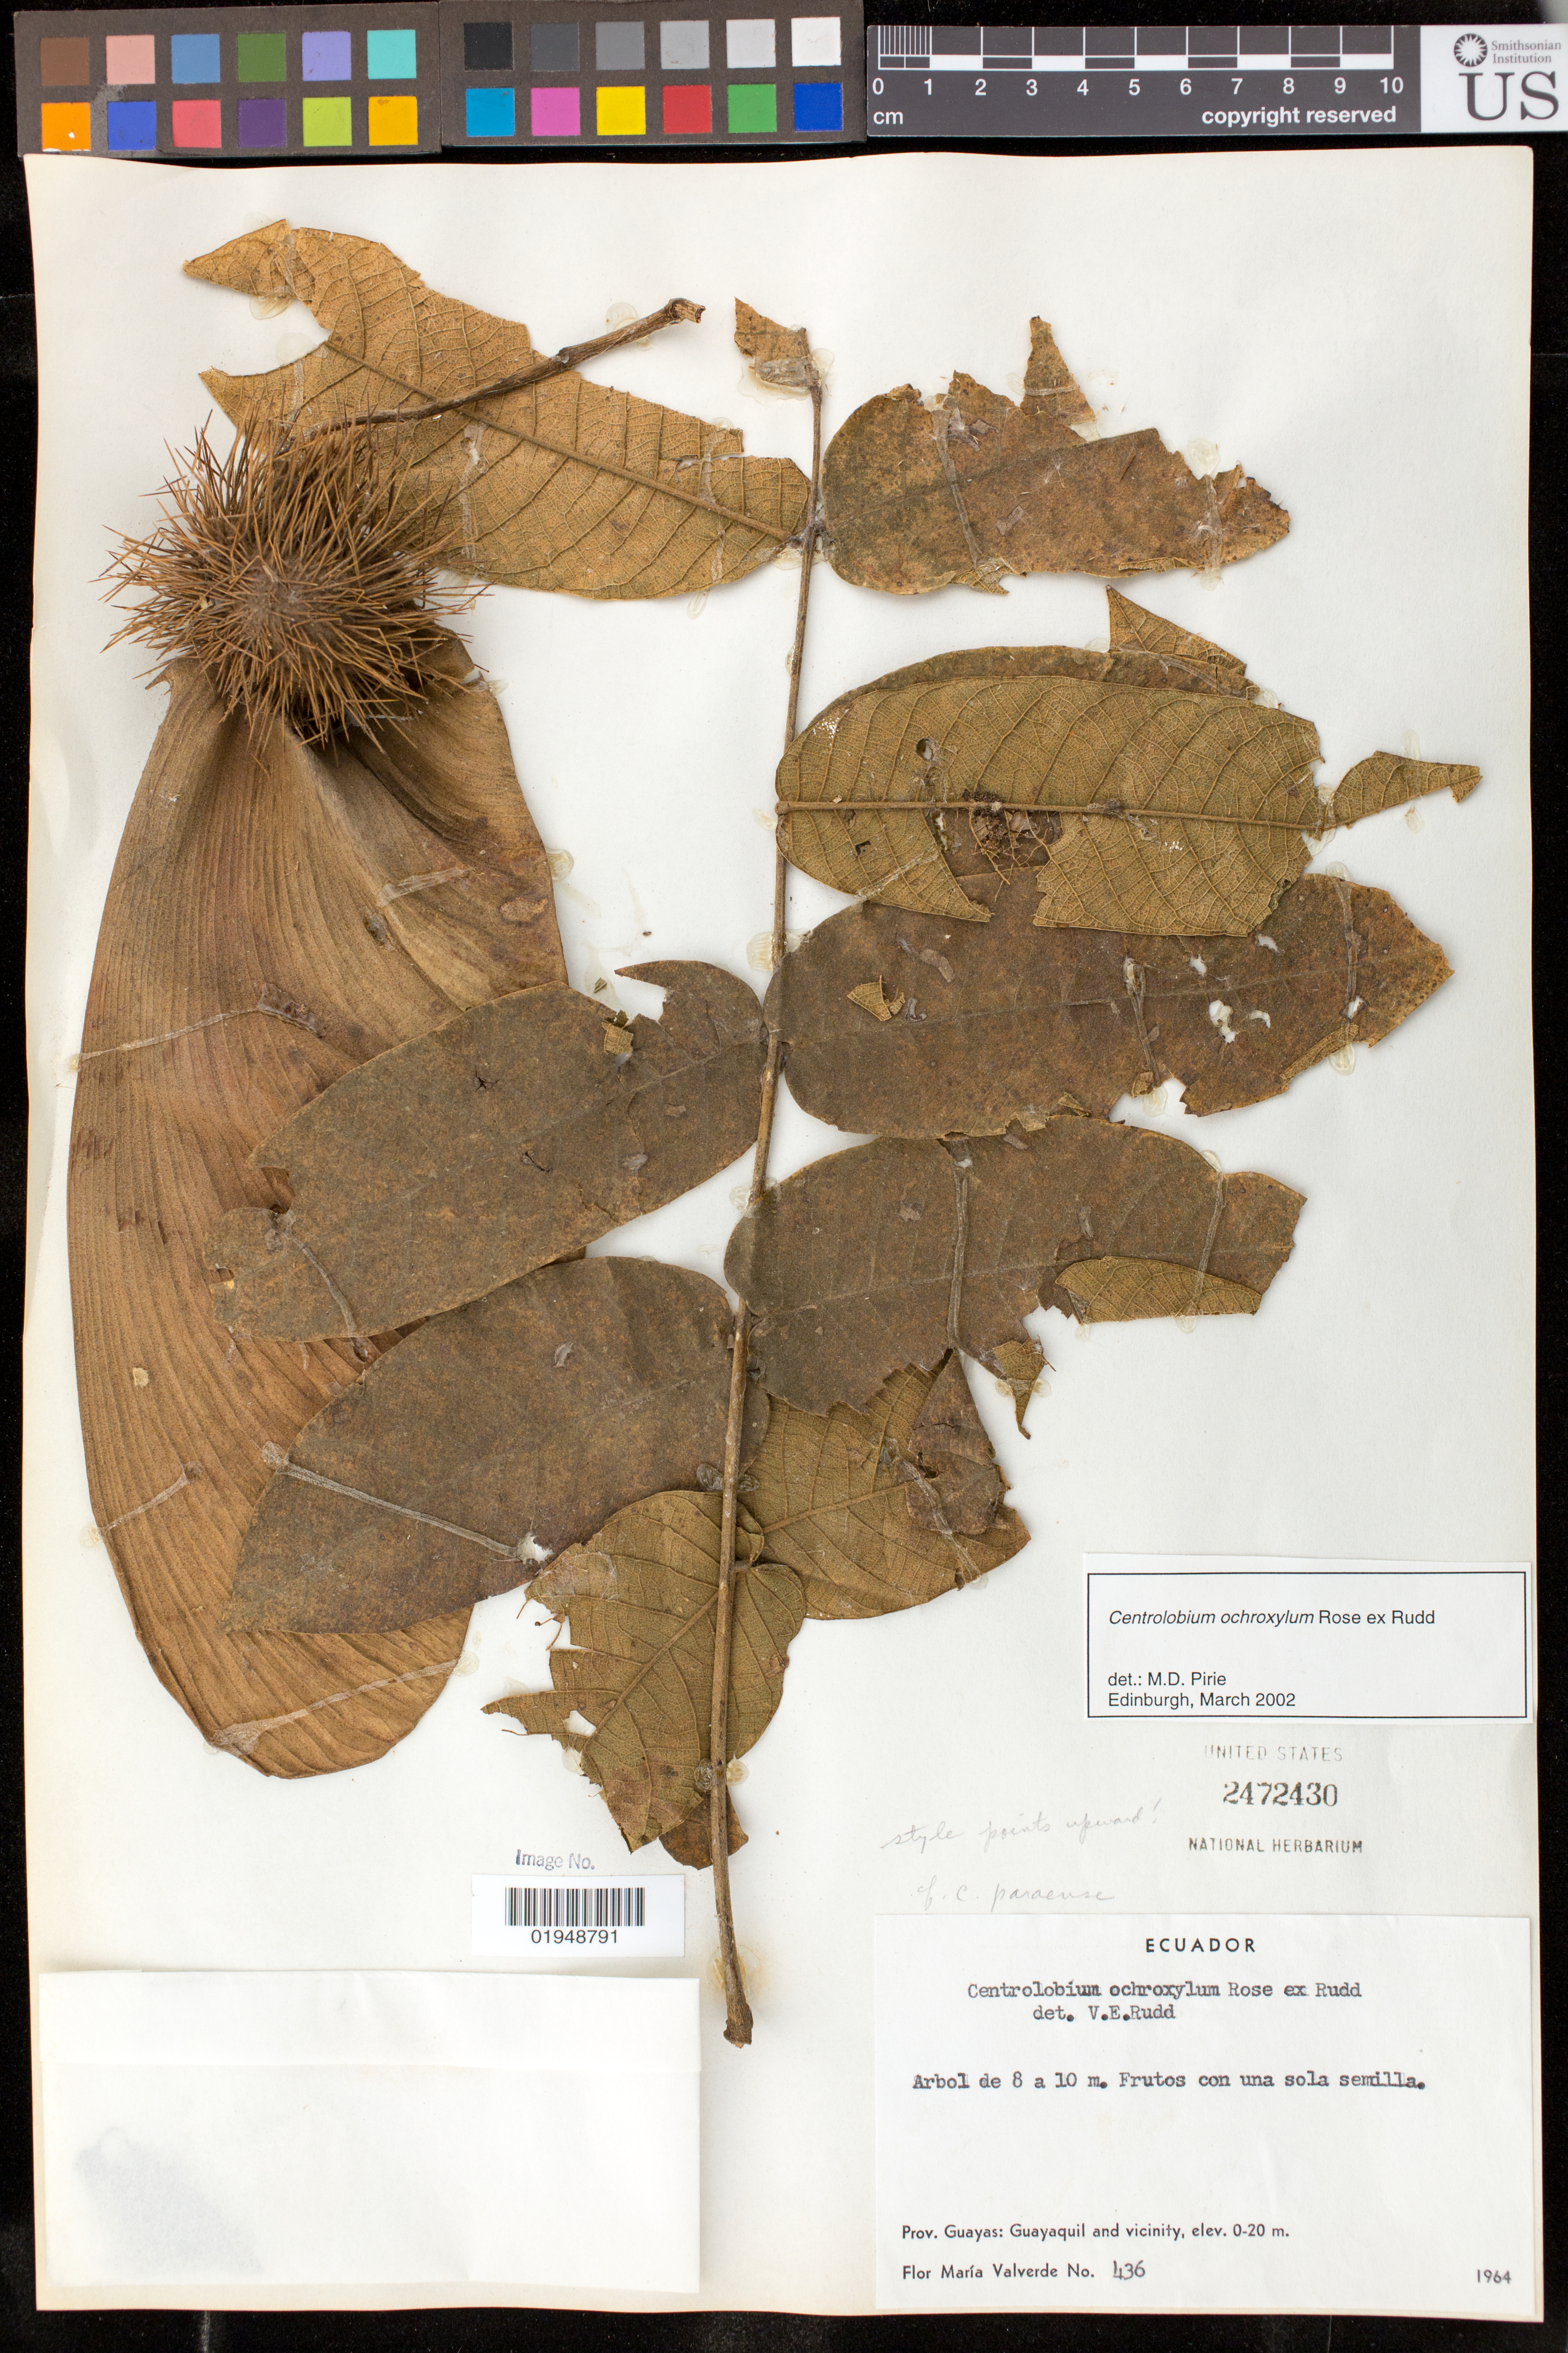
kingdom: Plantae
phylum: Tracheophyta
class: Magnoliopsida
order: Fabales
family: Fabaceae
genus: Centrolobium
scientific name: Centrolobium ochroxylum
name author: Rose ex Rudd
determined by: Pirie, M. D., (U)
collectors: F. M. Valverde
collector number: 436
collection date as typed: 1964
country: Ecuador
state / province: Guayas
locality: Guayaquil and vicinity.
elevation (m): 0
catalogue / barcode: US 2472430